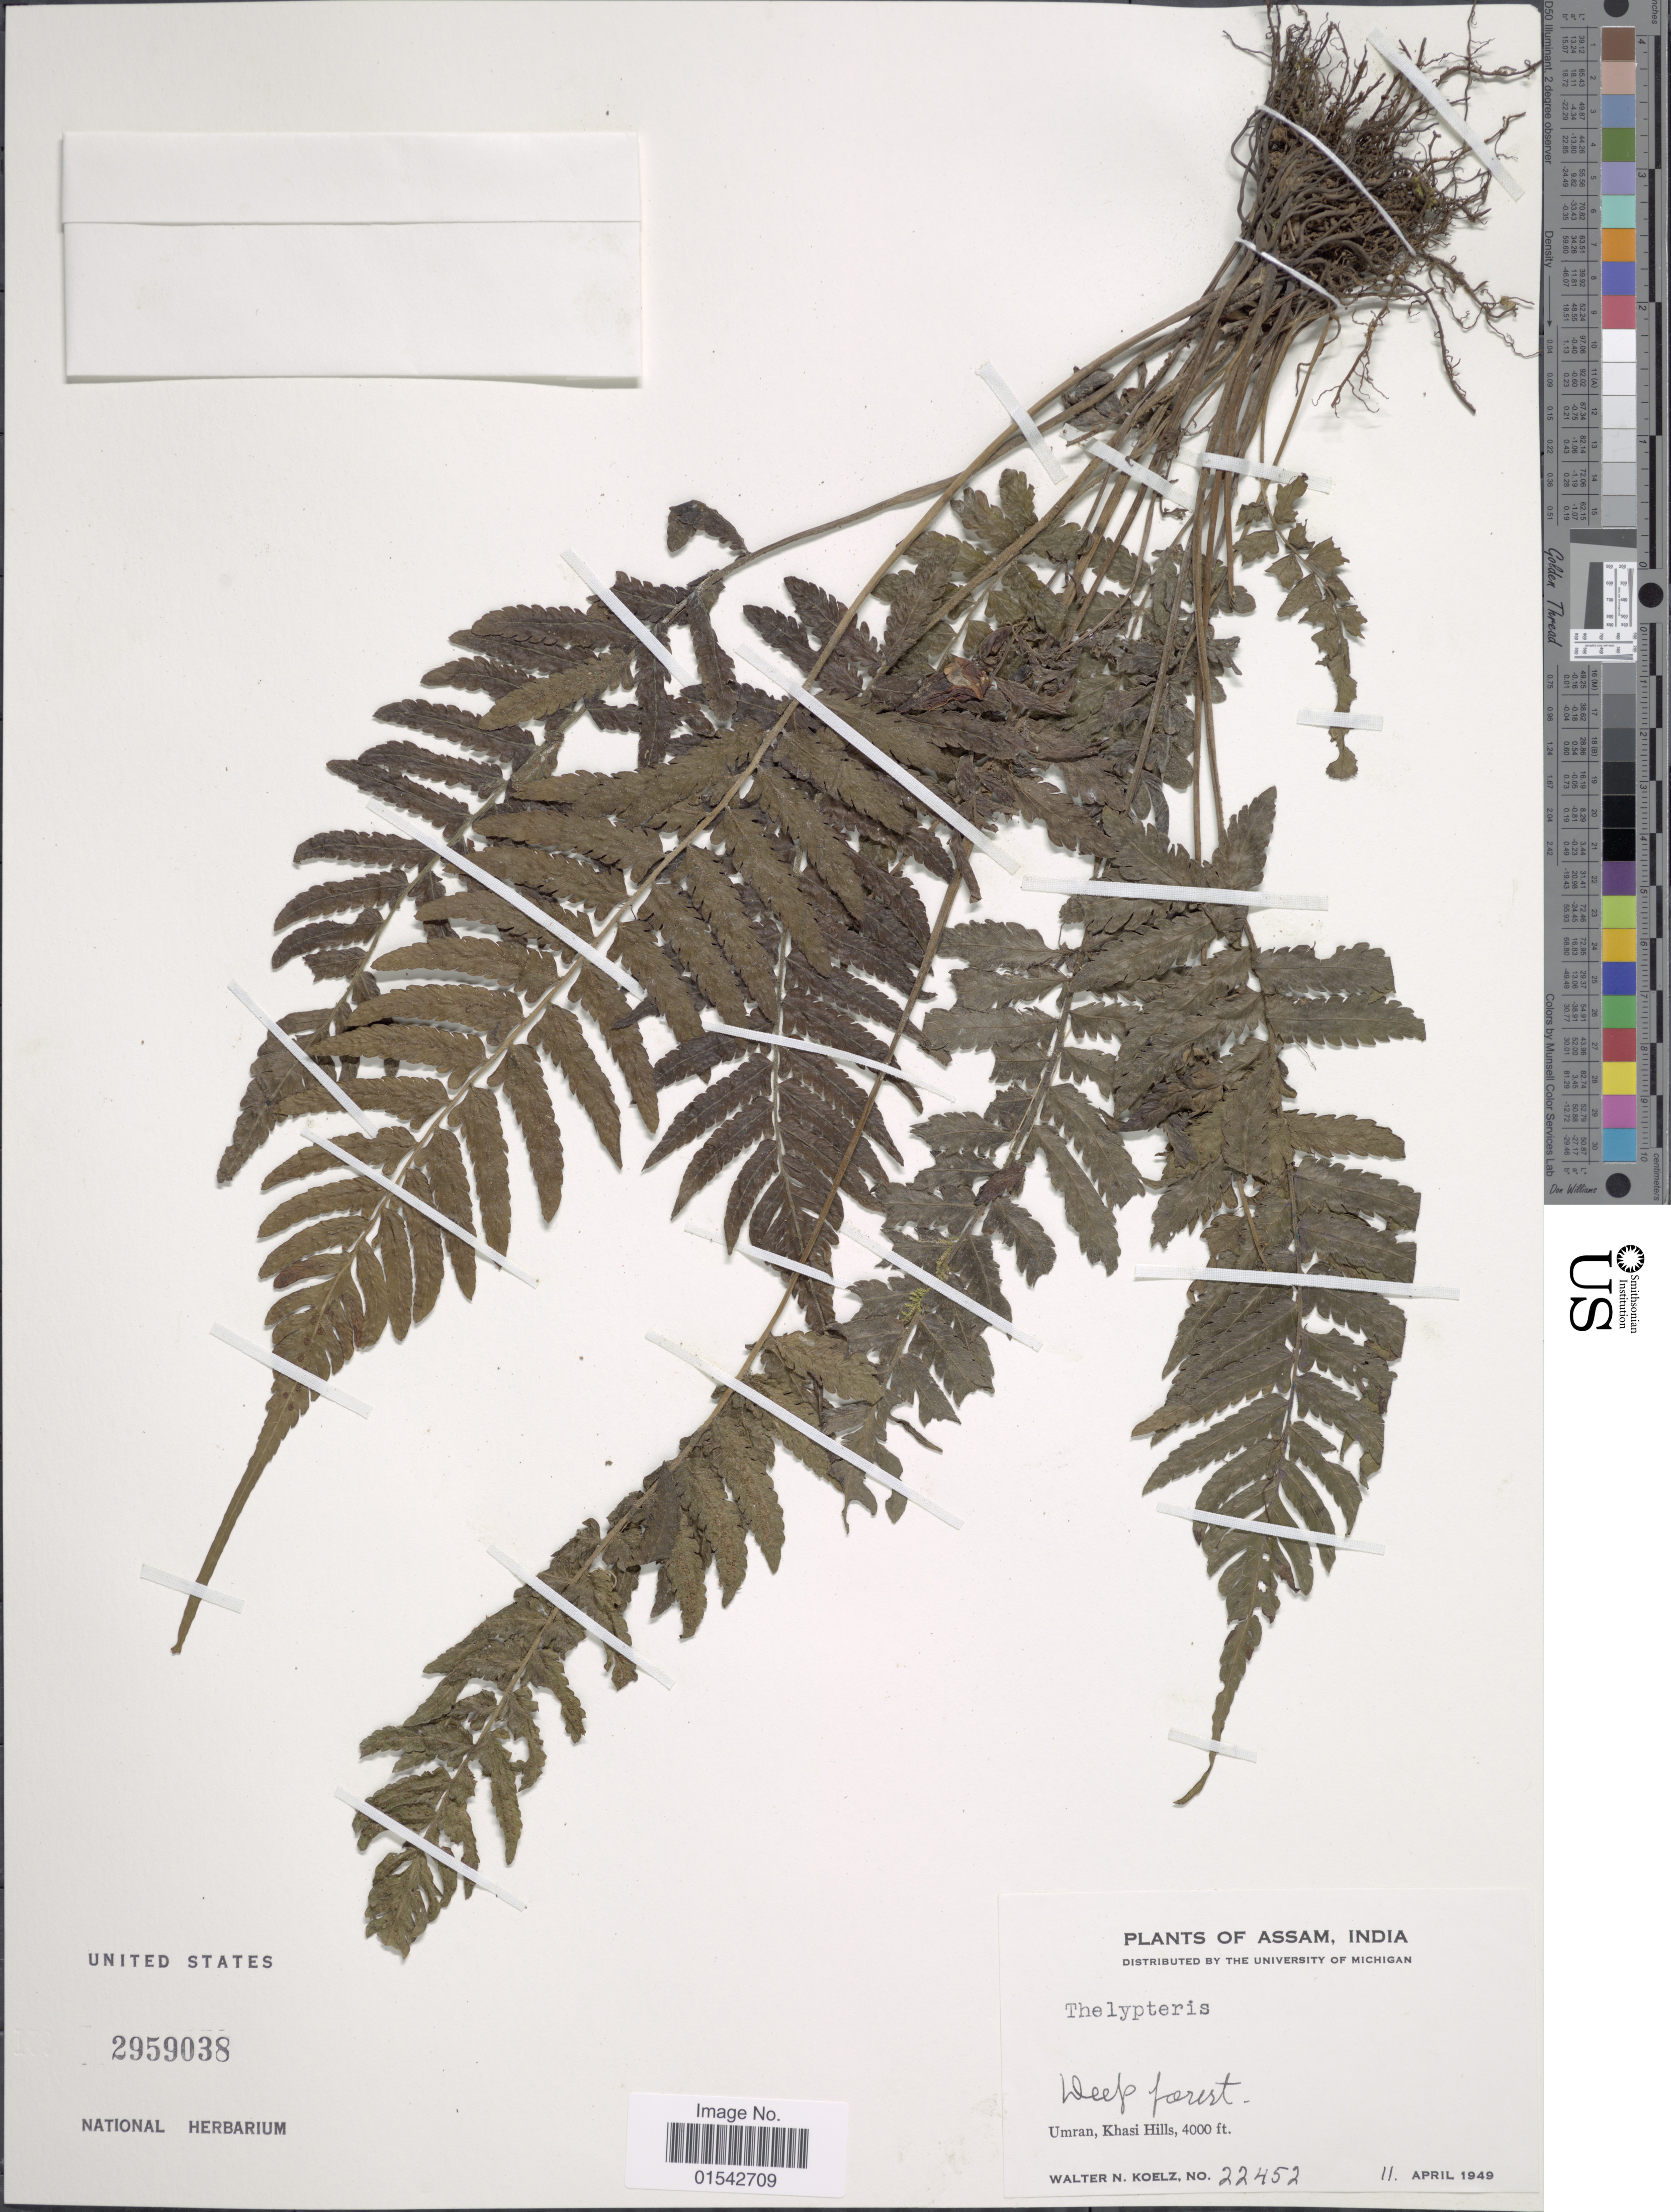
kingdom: Plantae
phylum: Tracheophyta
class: Polypodiopsida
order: Polypodiales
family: Thelypteridaceae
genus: Cyclosorus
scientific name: Cyclosorus sp.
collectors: W. N. Koelz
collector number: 22452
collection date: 1949-04-11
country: India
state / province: Meghalaya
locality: Assam, Umran, Khasi Hills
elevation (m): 1219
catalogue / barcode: US 2959038